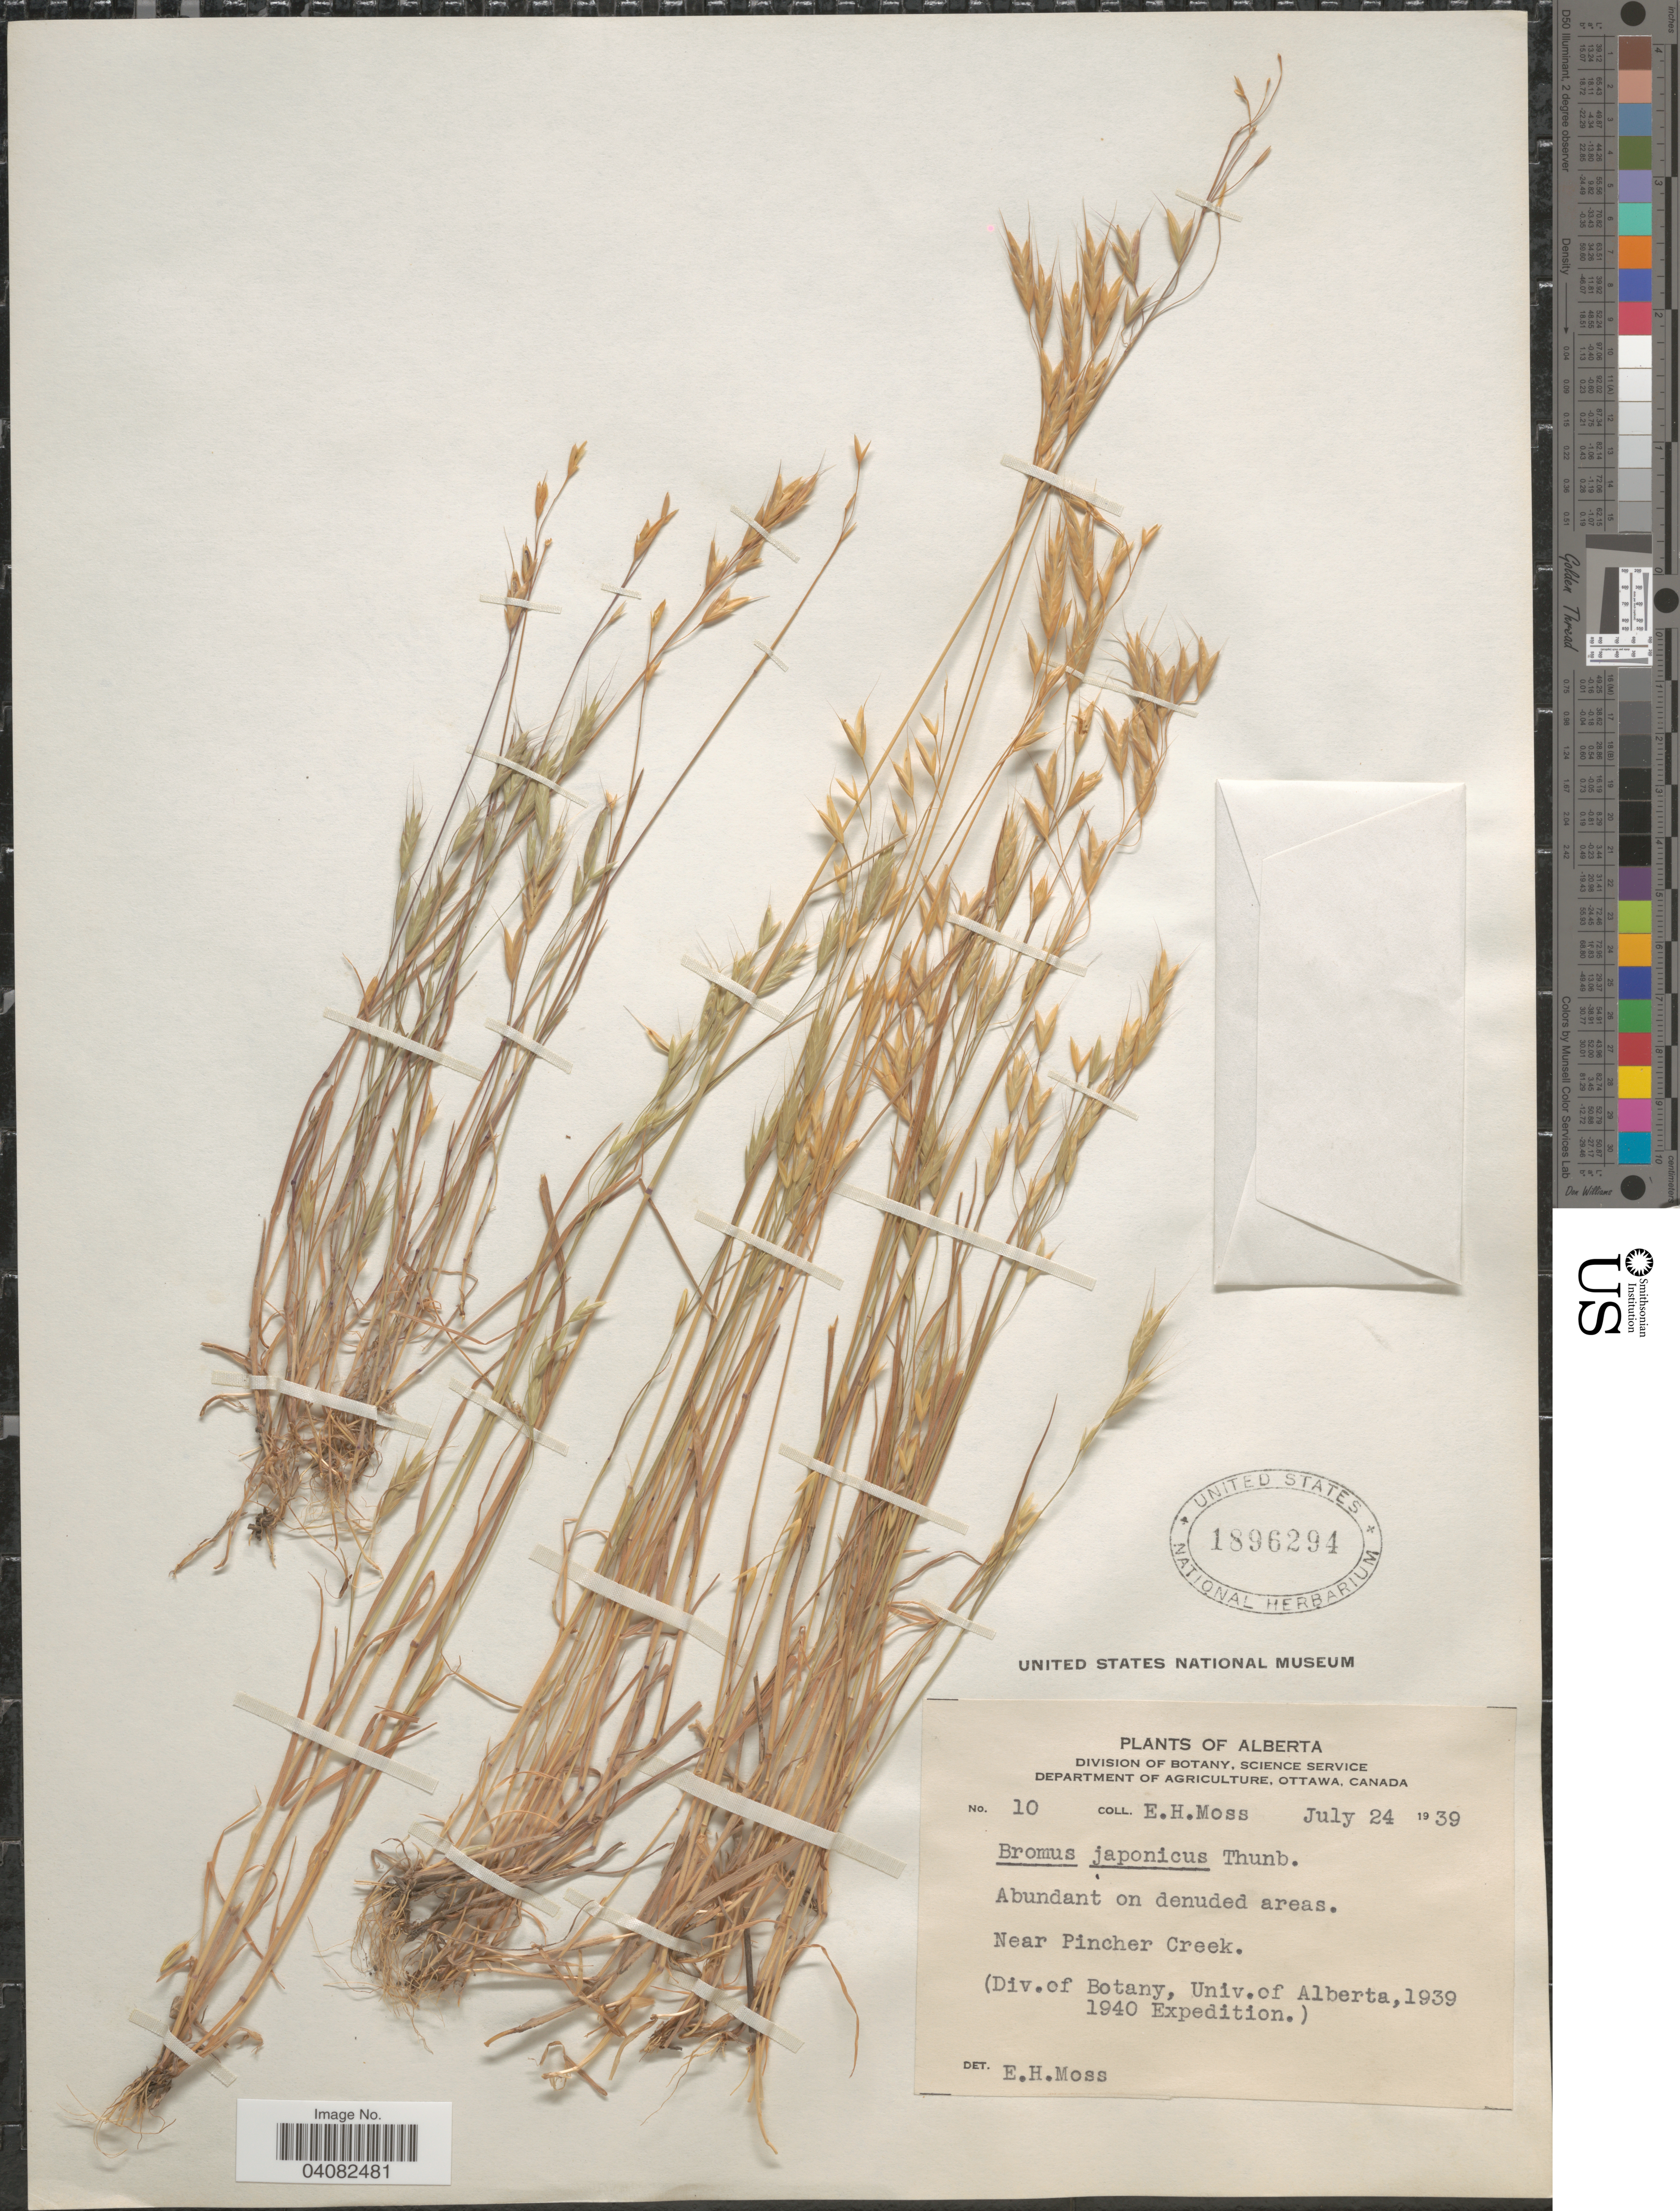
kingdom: Plantae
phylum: Tracheophyta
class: Liliopsida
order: Poales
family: Poaceae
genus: Bromus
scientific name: Bromus japonicus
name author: Houtt.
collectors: E. Moss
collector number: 10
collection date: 1939-07-24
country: Canada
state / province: Alberta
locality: Near Pincher Creek. (Div. of Botany, Univ. of Alberta, 1939 1940 Expedition.).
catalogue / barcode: US 1896294